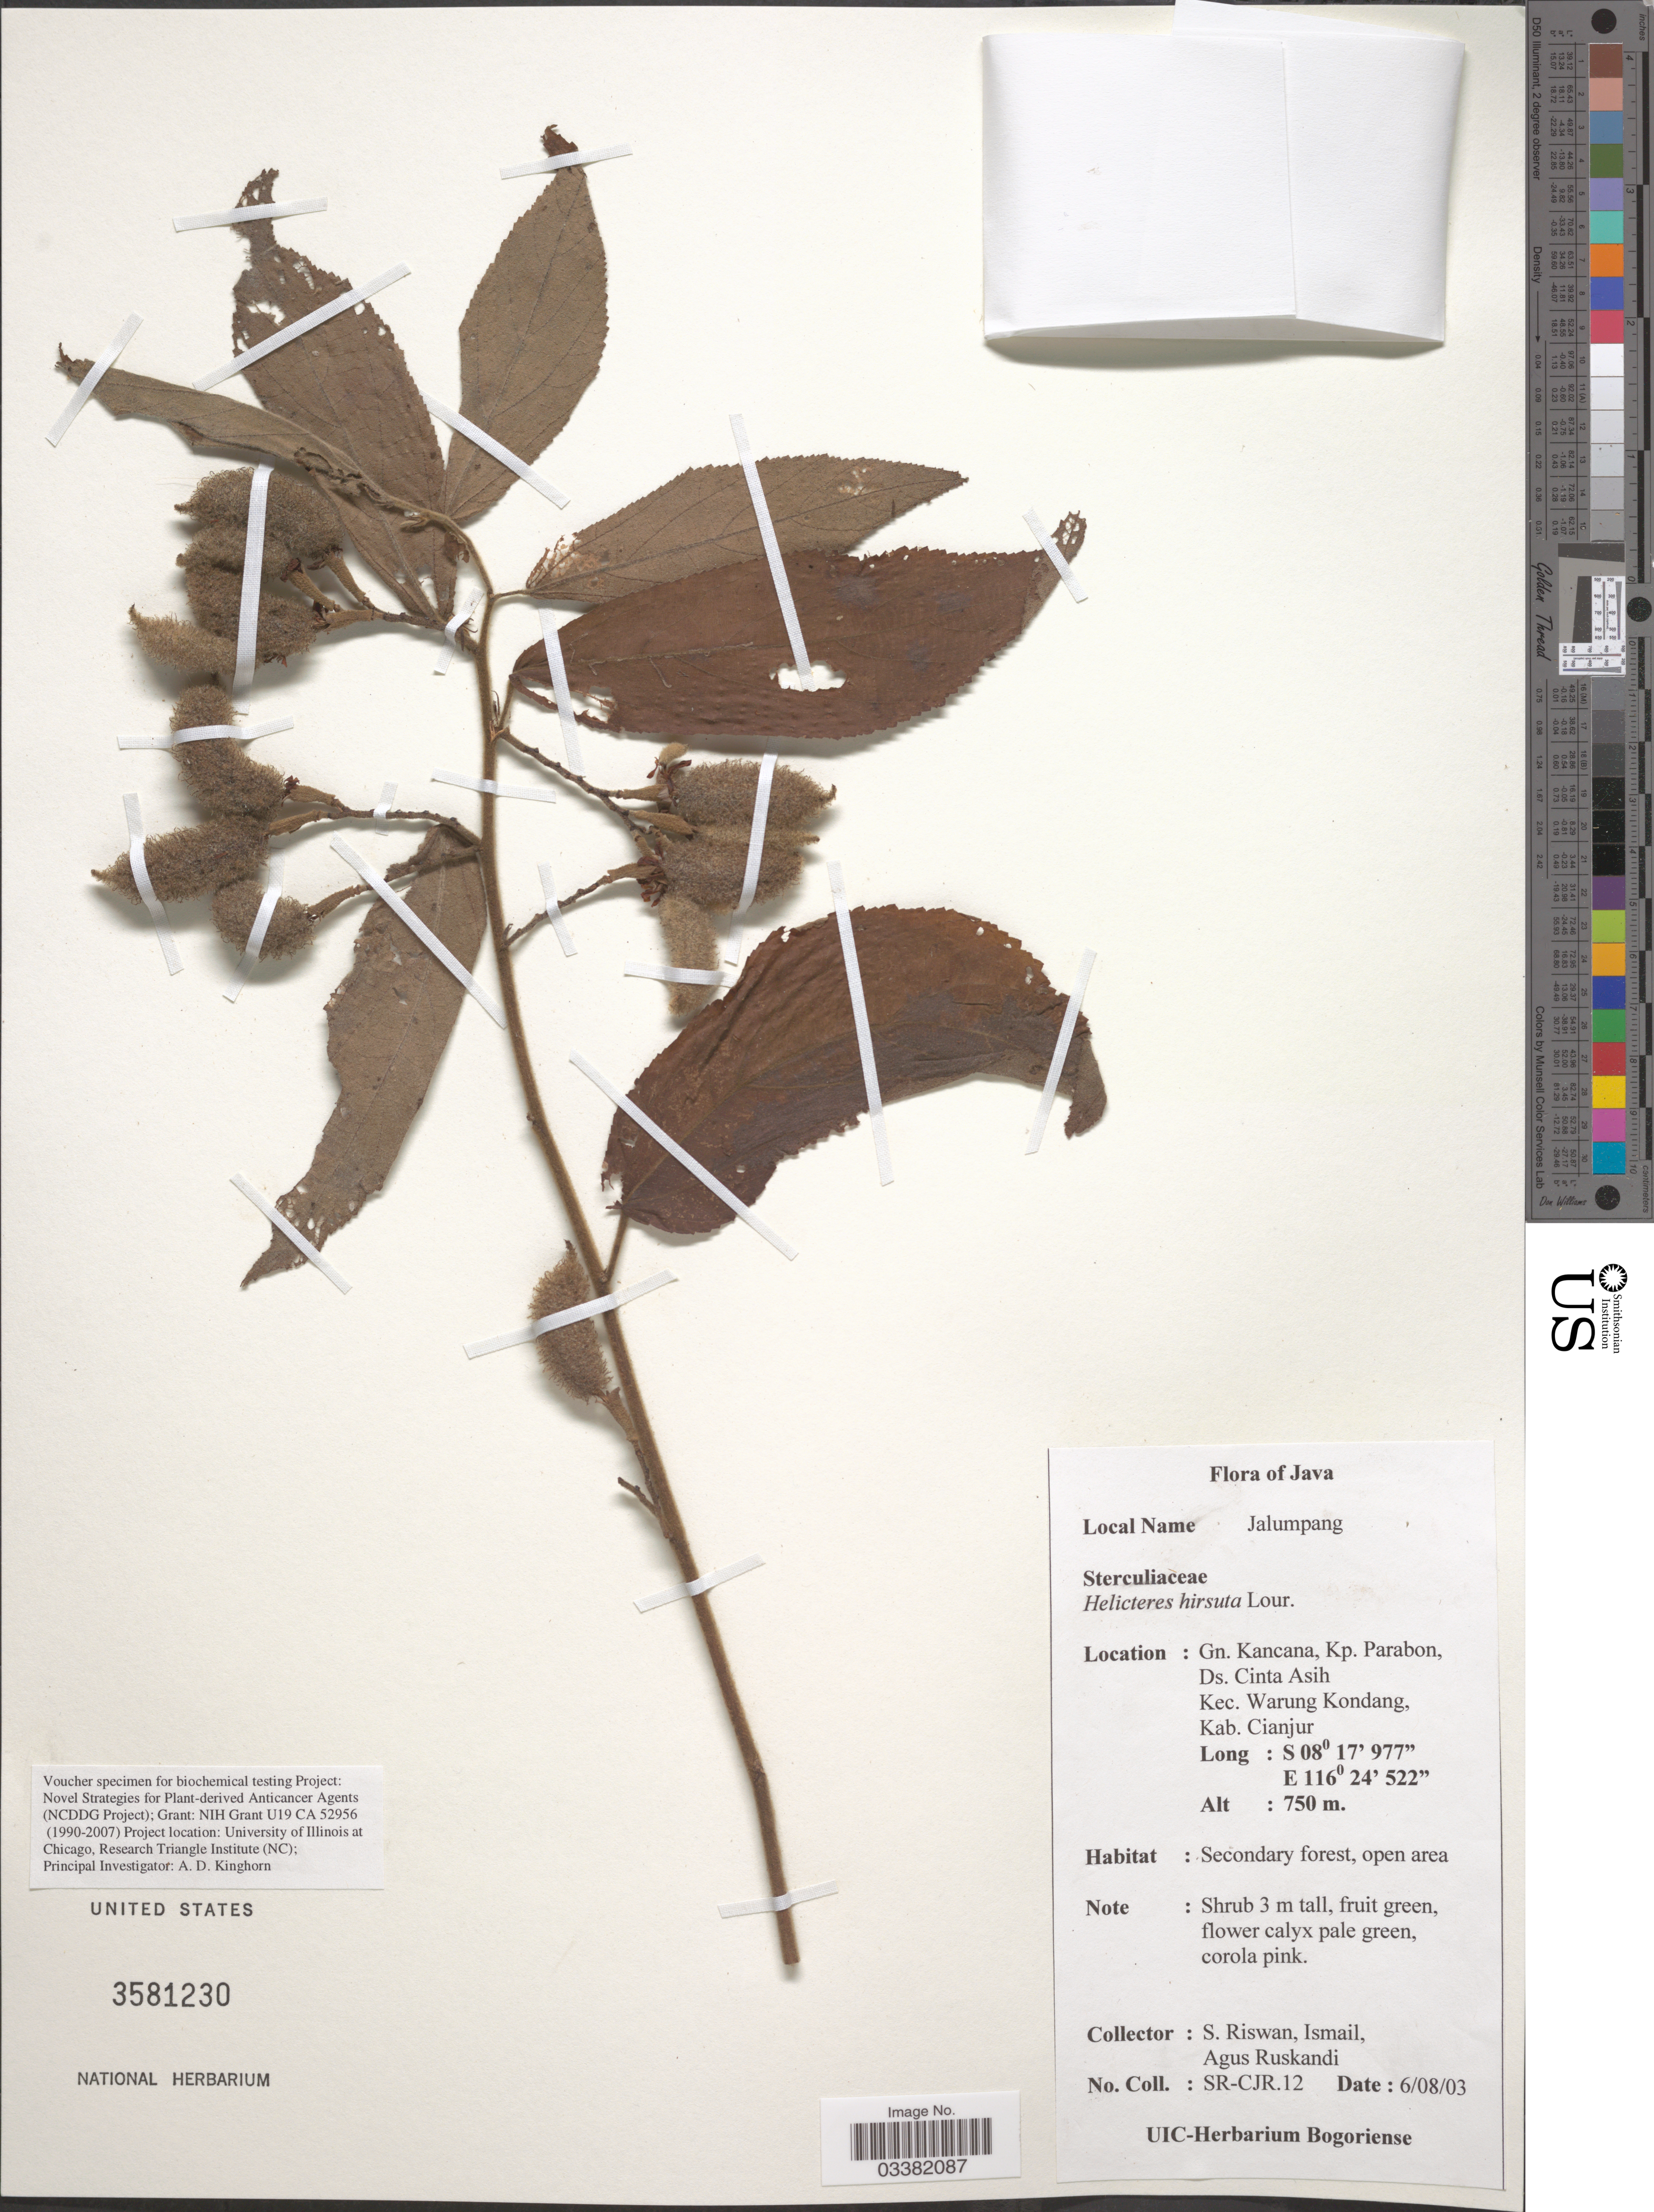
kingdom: Plantae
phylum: Tracheophyta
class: Magnoliopsida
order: Malvales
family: Malvaceae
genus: Helicteres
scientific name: Helicteres hirsuta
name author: Lour.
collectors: S. Riswan, Ismail & A. Ruskandi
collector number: SR-CJR12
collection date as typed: Transcribed d/m/y: 6/8/3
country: Indonesia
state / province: Java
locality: Gn. Kancana, Kp. Parabon, Ds. Cinta Asih Kec. Warung Kondang, Kab. Cianjur.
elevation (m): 750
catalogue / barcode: US 3581230